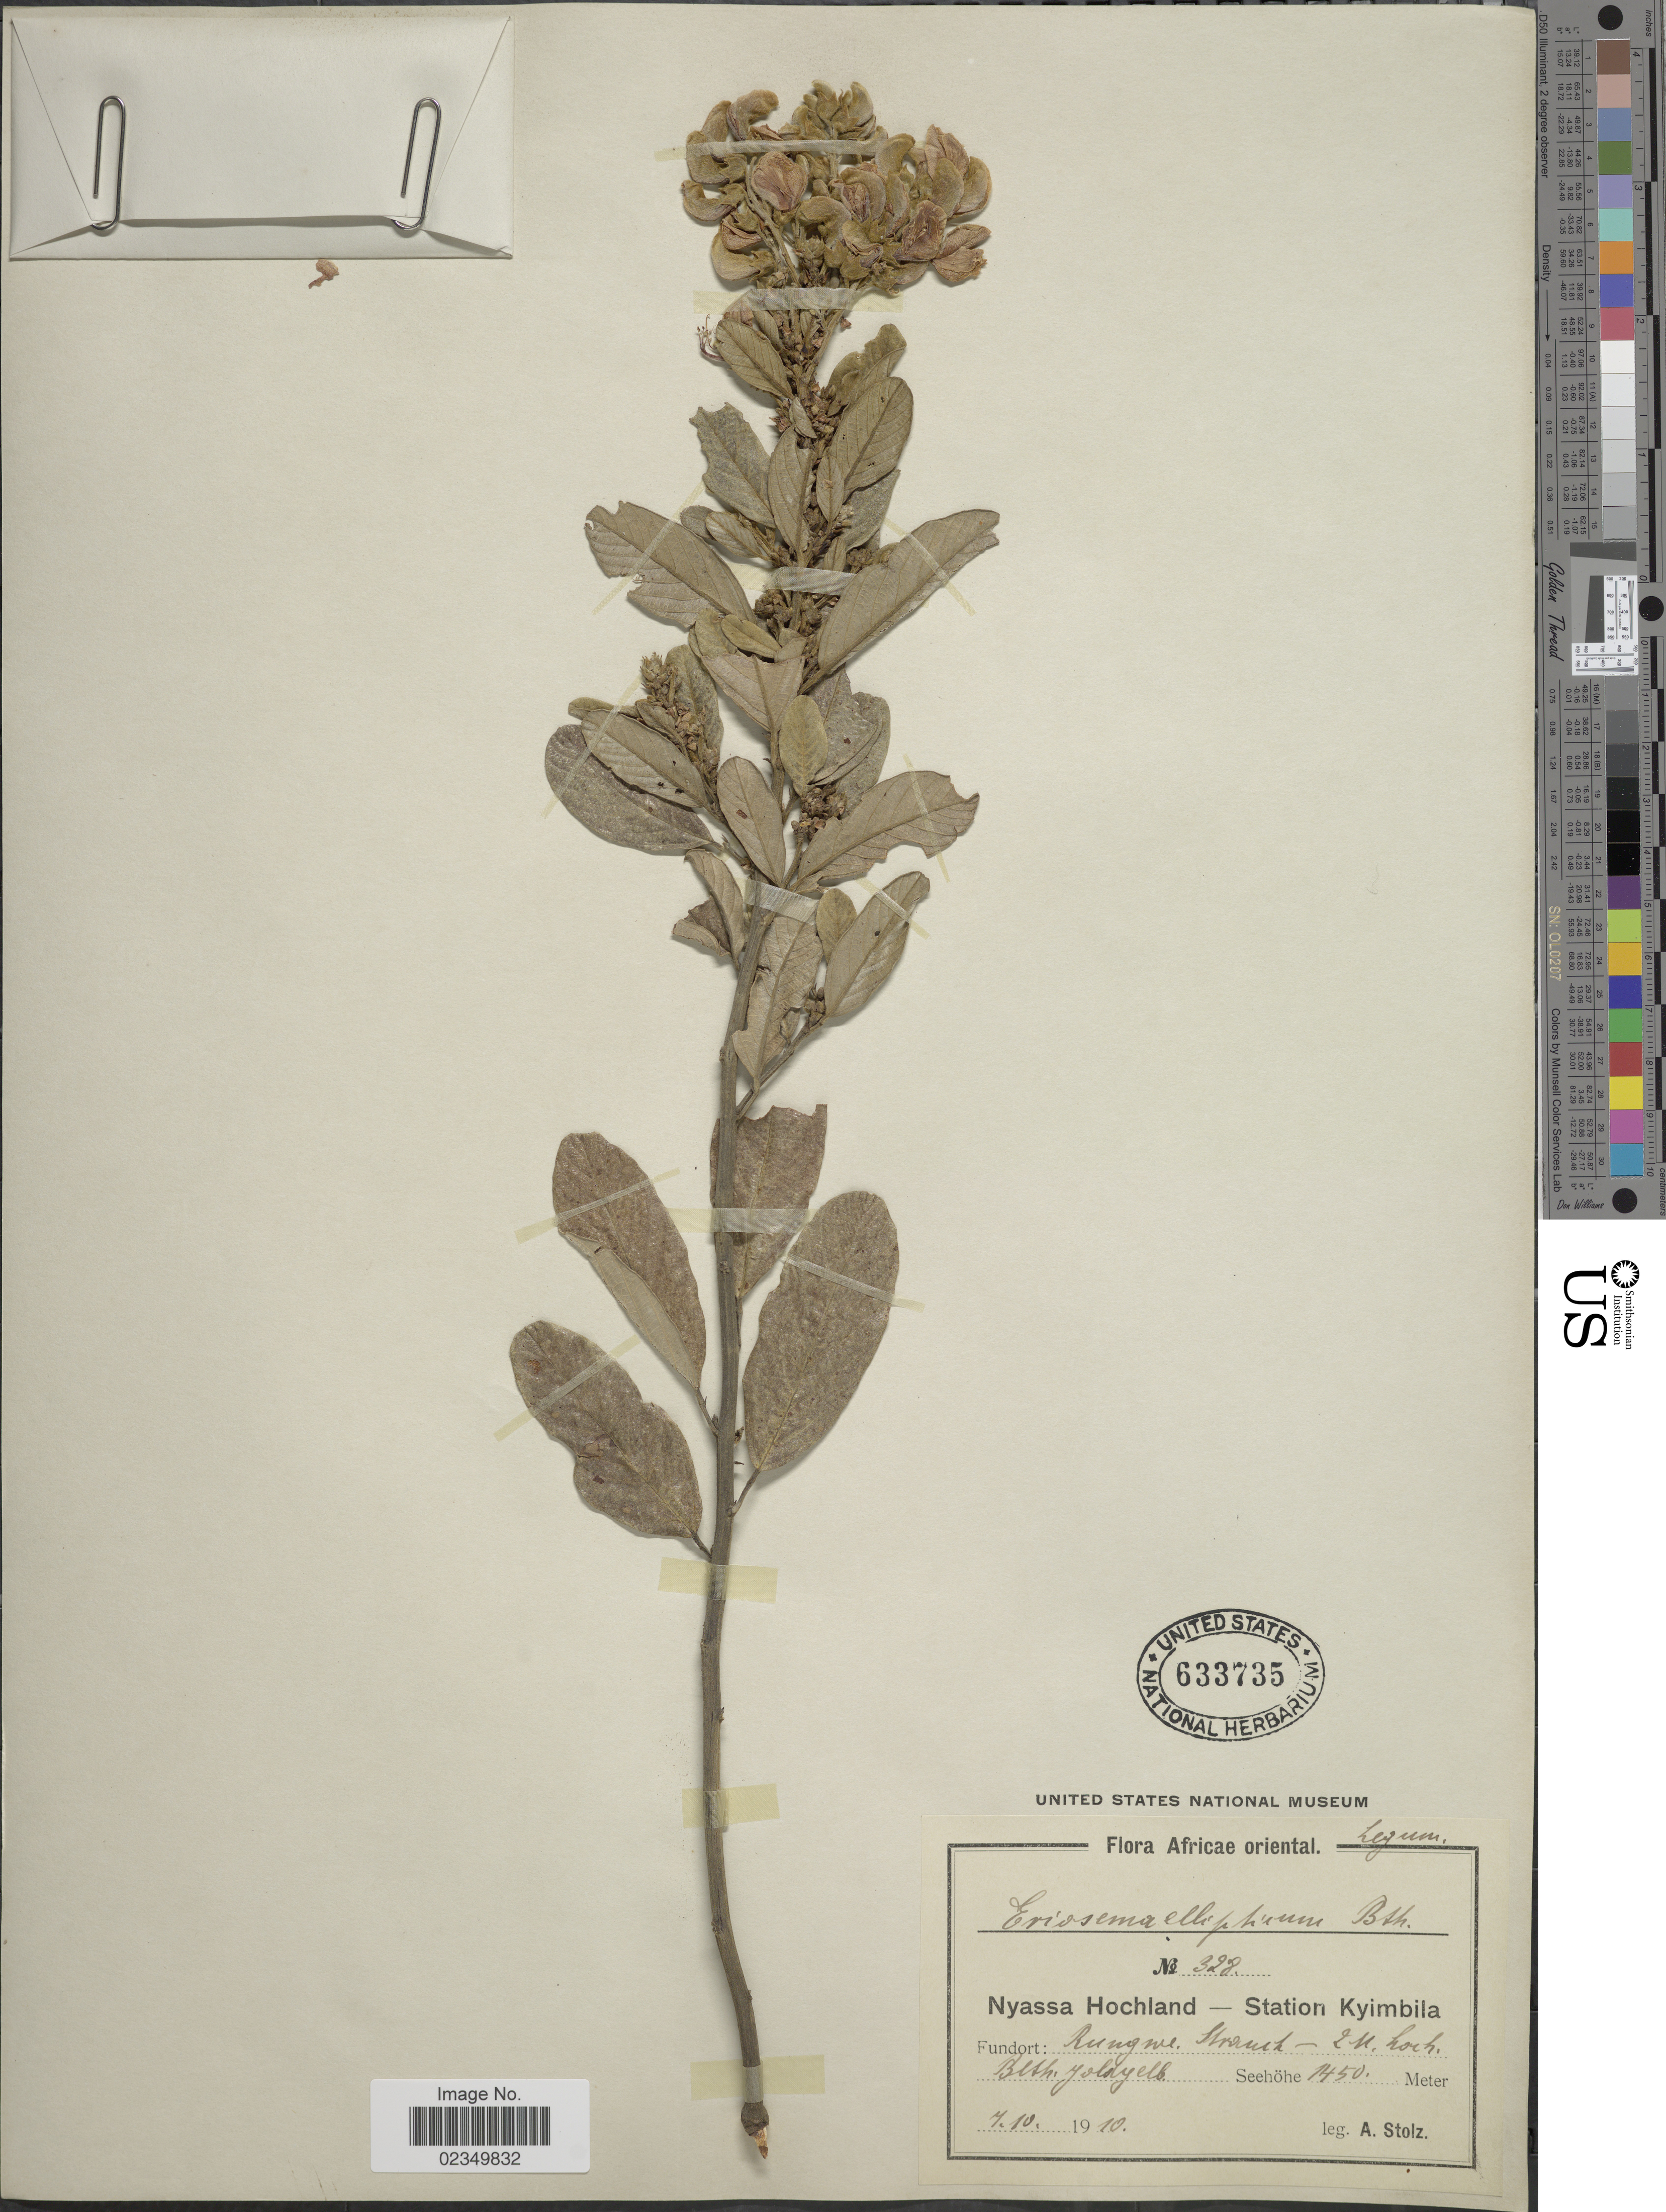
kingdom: Plantae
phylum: Tracheophyta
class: Magnoliopsida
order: Fabales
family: Fabaceae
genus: Eriosema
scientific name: Eriosema ellipticum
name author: Baker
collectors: A. Stolz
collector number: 328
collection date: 1910-10-07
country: Tanzania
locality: Africae oriental, Nyassa Hochland - Station Kyimbila, Fundort Rungwe.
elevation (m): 1450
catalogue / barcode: US 633735